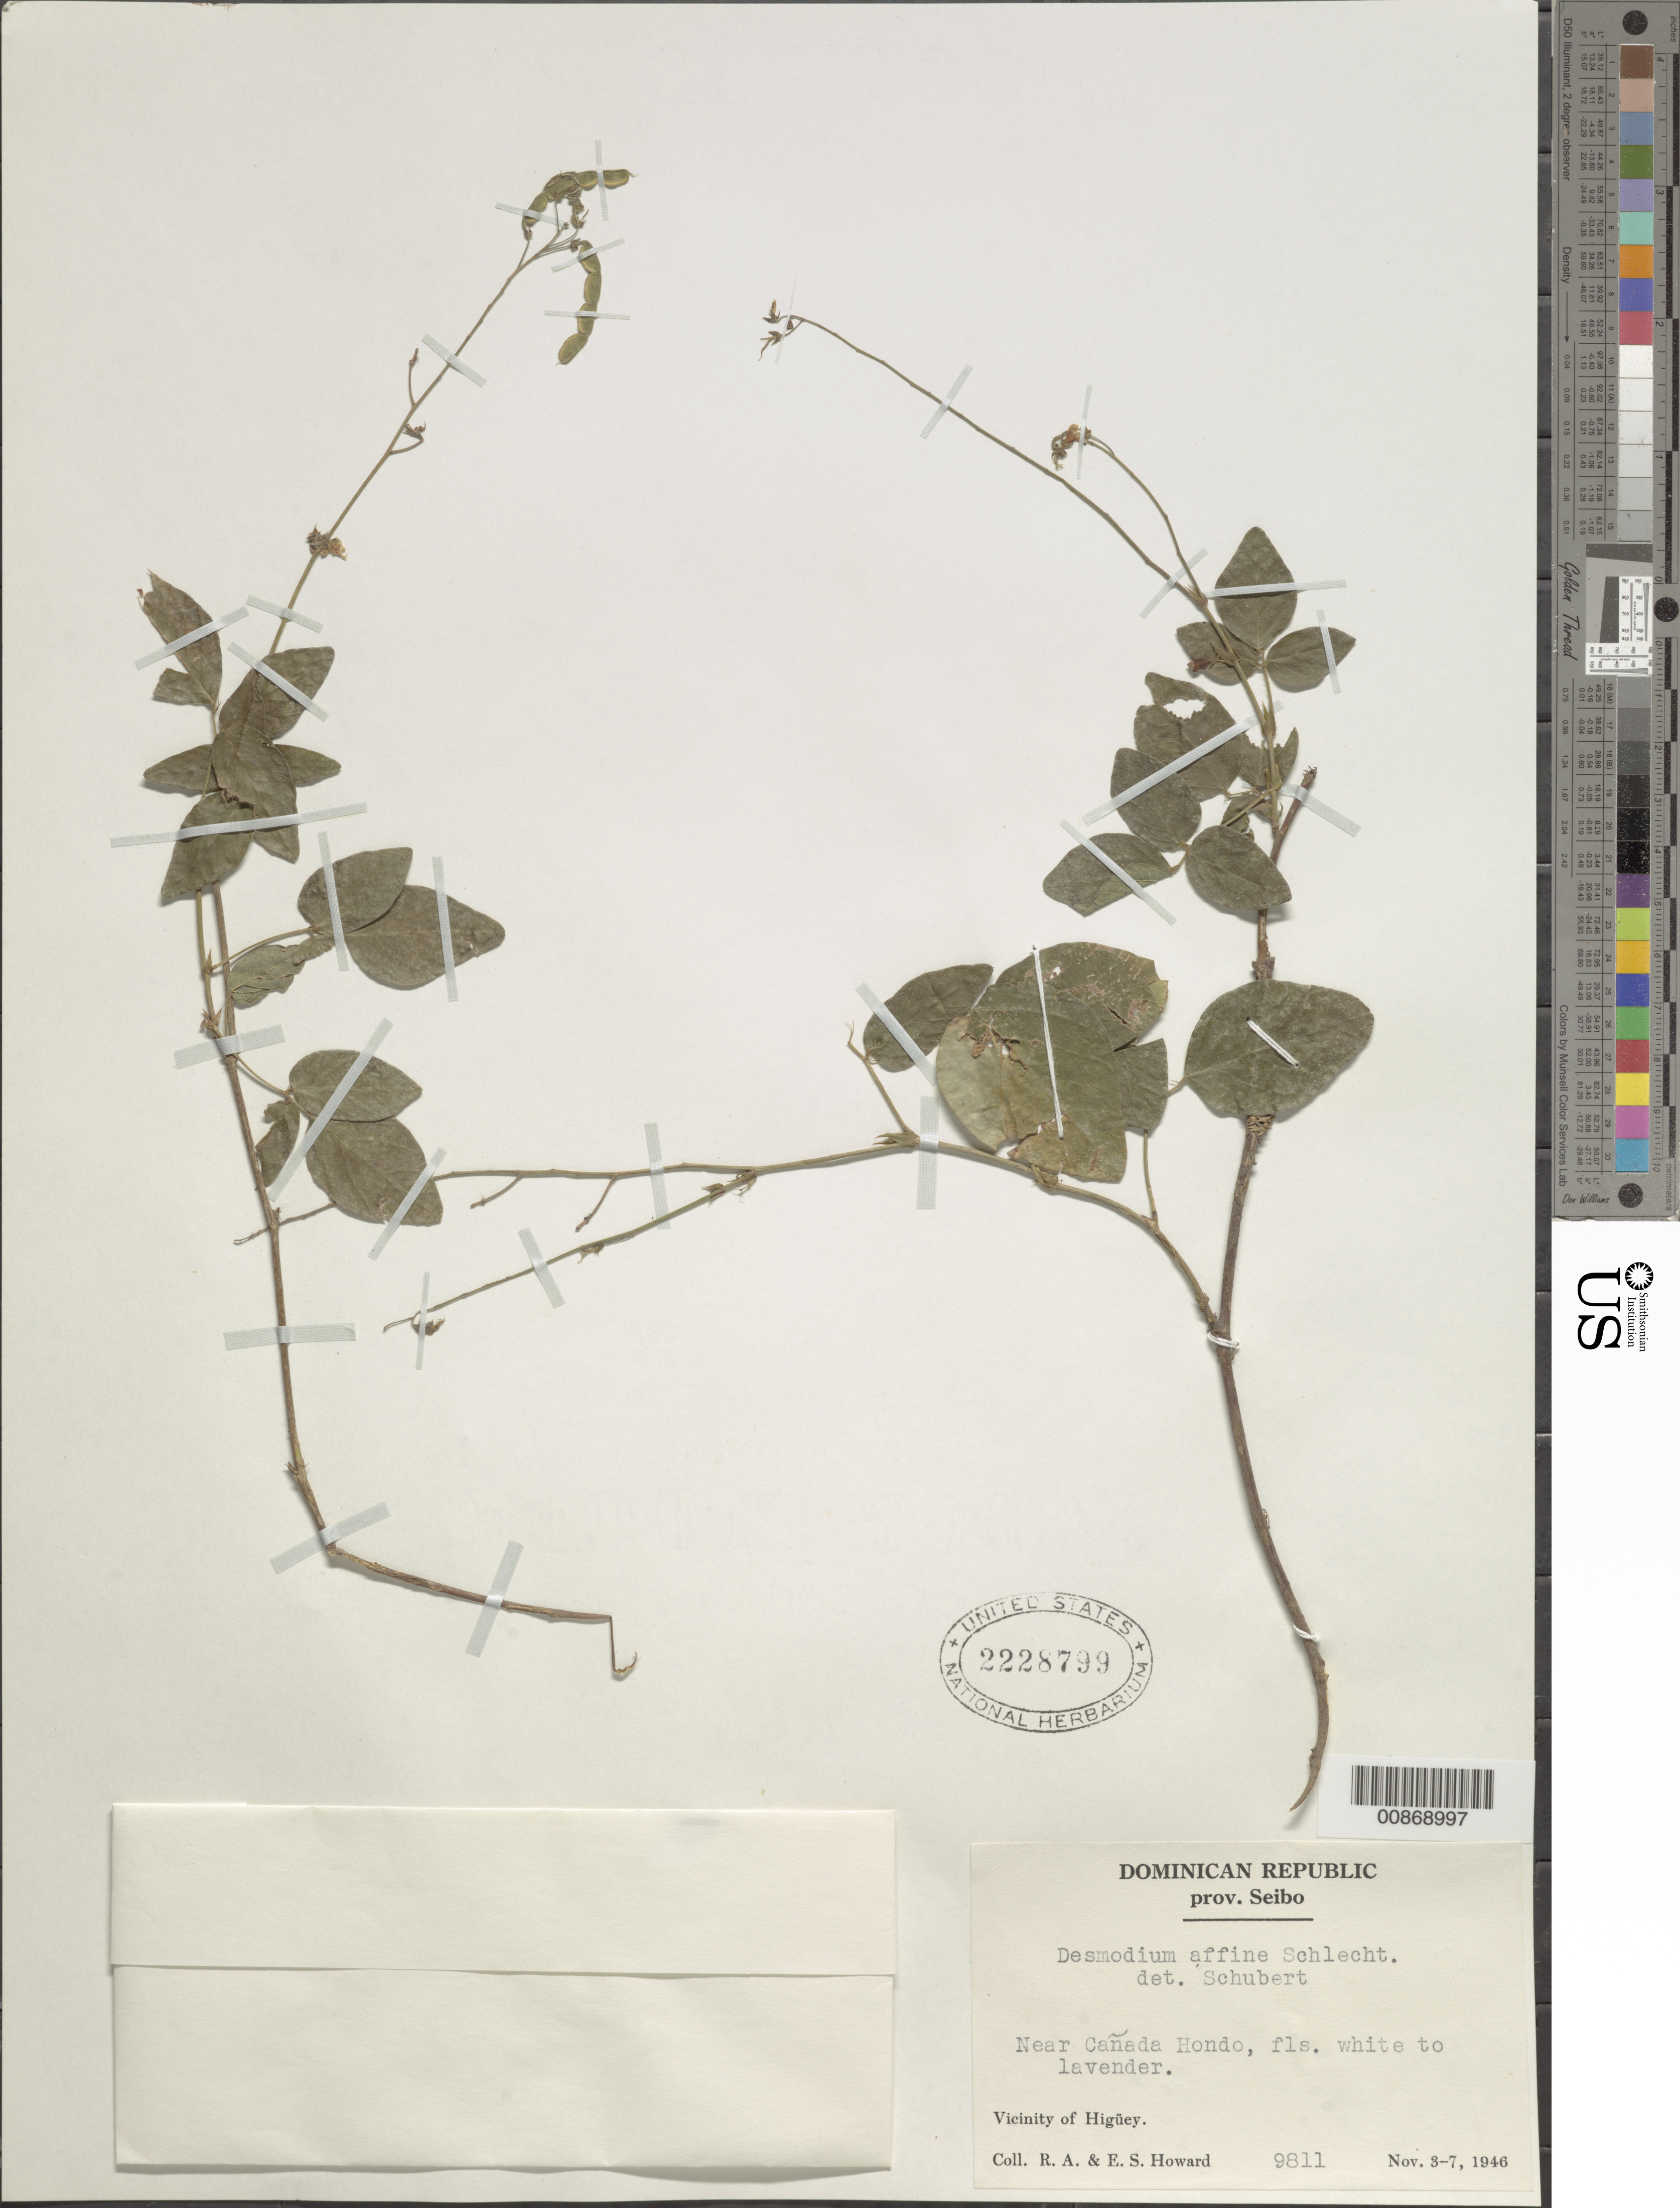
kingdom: Plantae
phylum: Tracheophyta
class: Magnoliopsida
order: Fabales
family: Fabaceae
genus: Desmodium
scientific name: Desmodium affine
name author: Schltdl.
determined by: Schubert, Bernice G.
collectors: R. A. Howard & E. S. Howard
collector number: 9811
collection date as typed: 03 Nov 1946 to 07 Nov 1946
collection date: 1946-11-03/1946-11-07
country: Dominican Republic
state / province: El Seibo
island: Hispaniola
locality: Near Cañada Hondo. Vicinity of Higüey.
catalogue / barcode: US 2228799